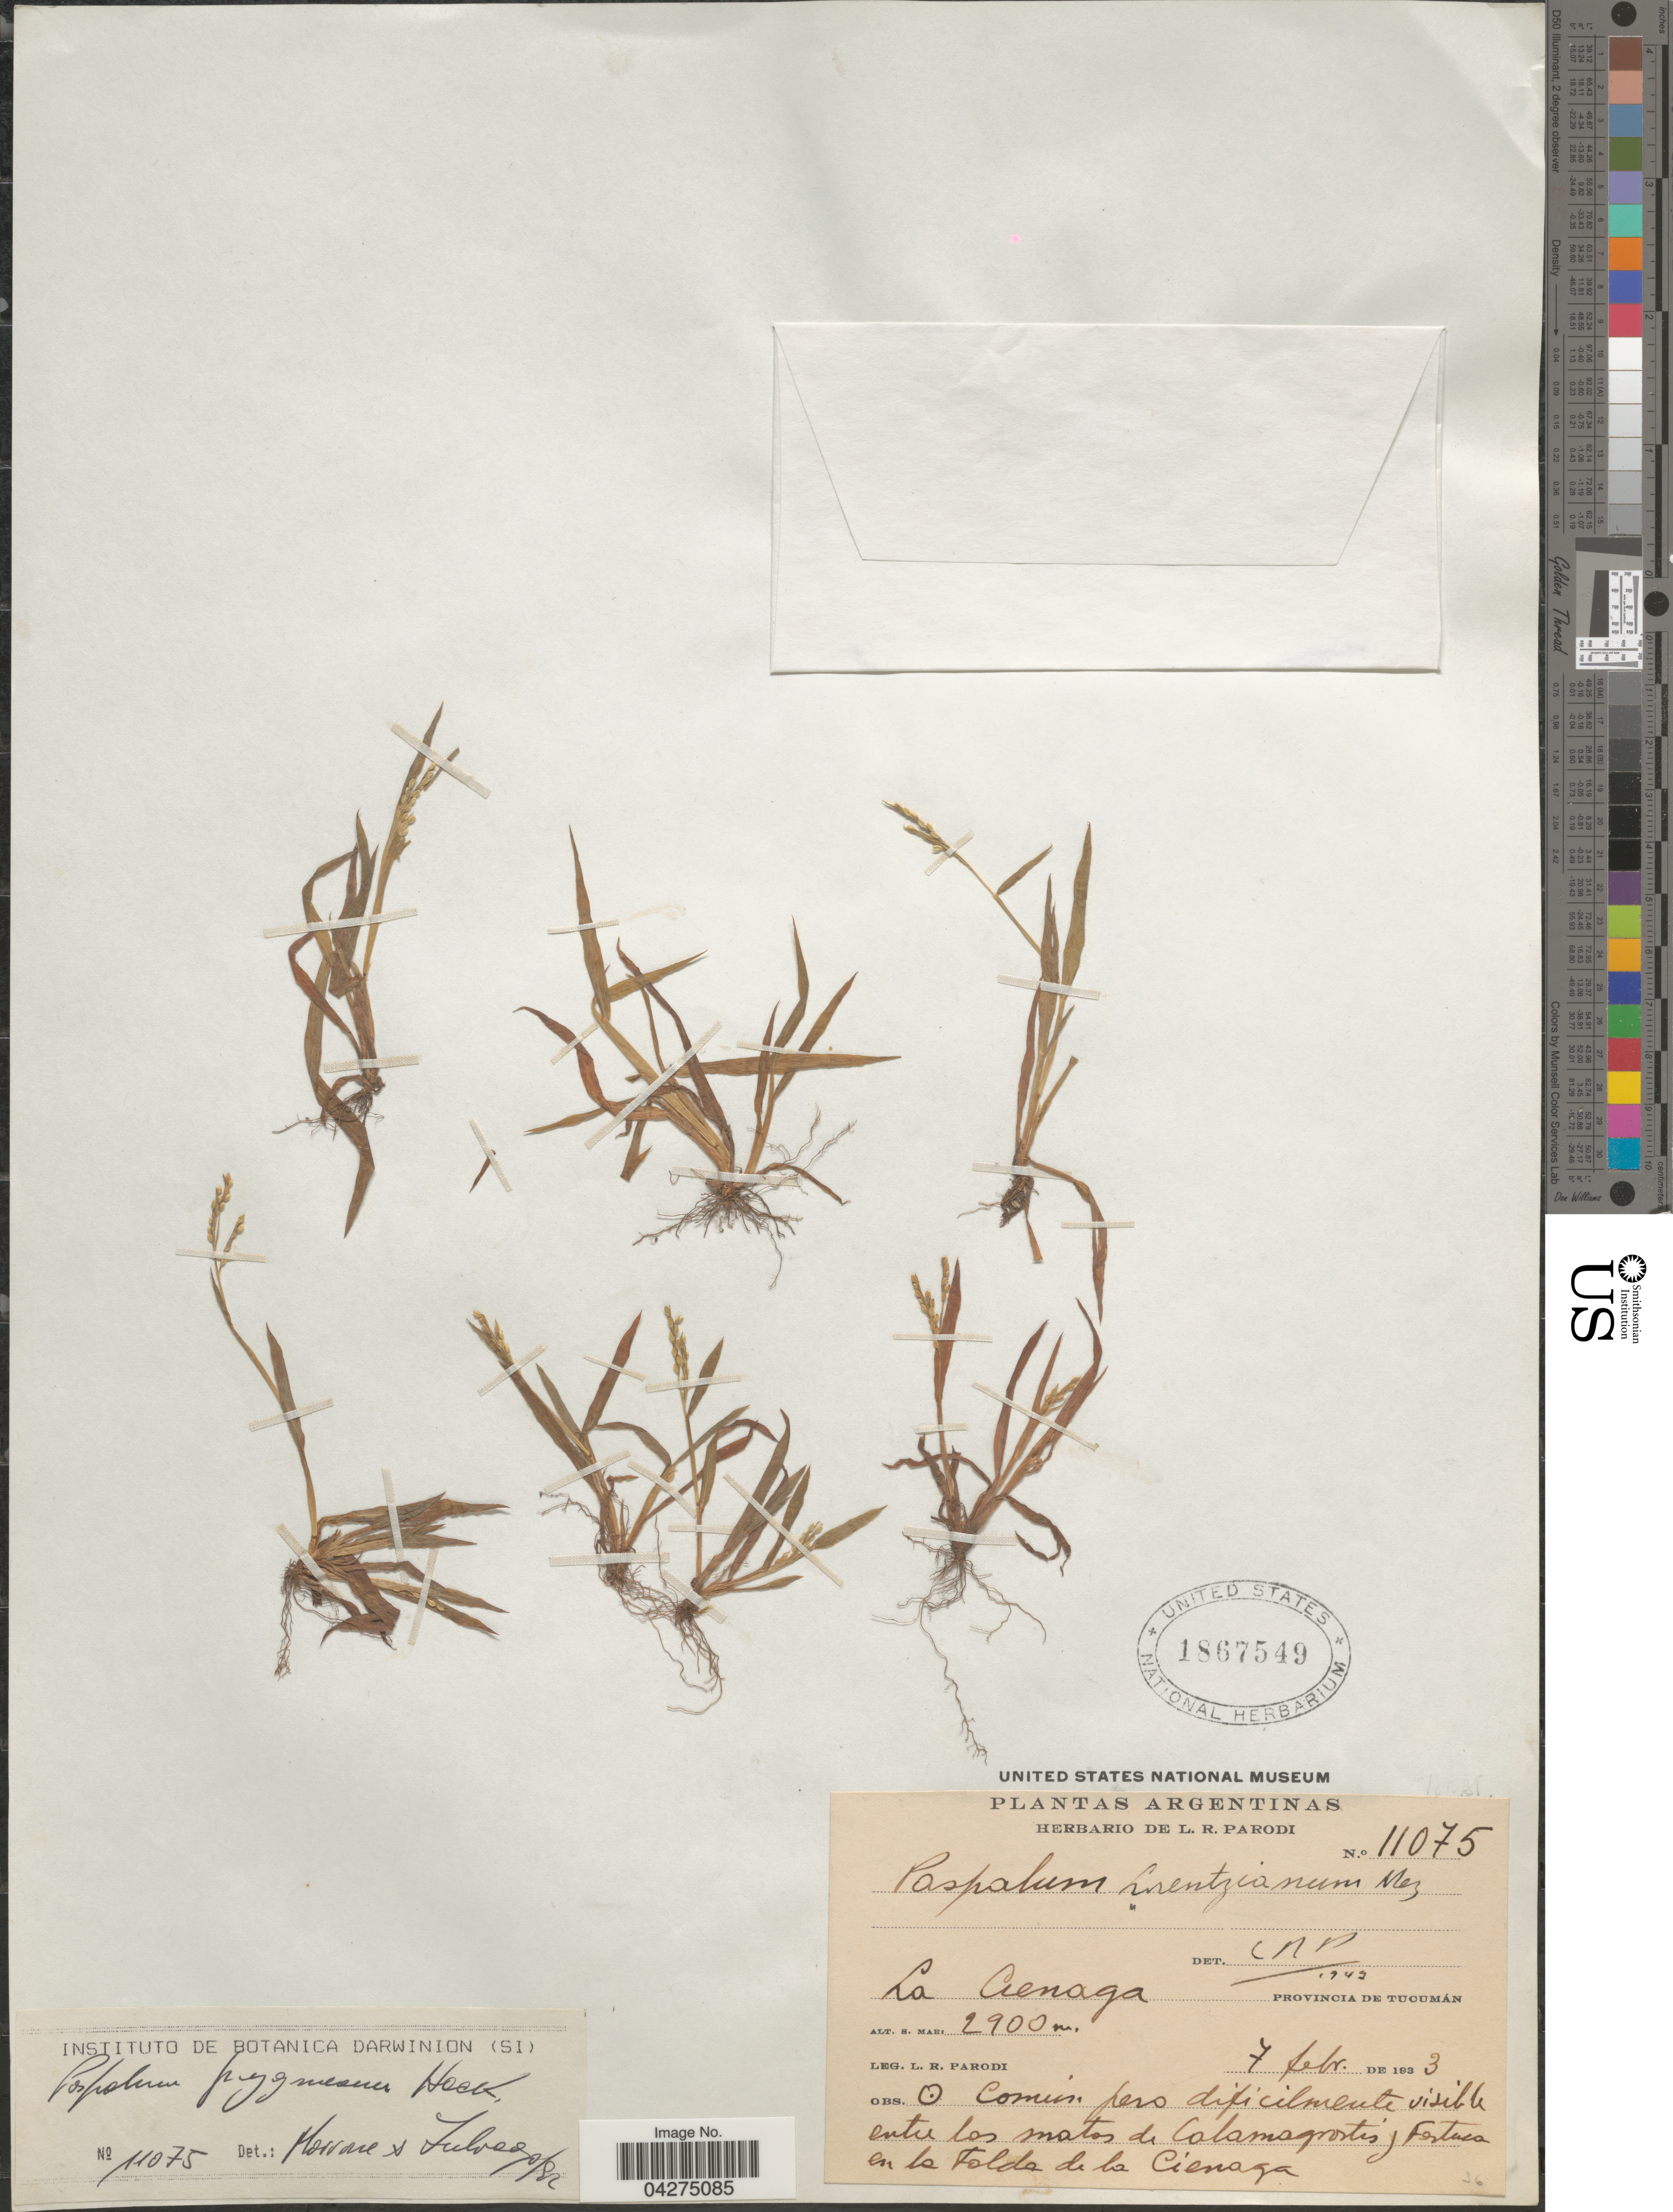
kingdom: Plantae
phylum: Tracheophyta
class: Liliopsida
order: Poales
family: Poaceae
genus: Paspalum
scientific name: Paspalum pygmaeum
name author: Hack.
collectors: L. R. Parodi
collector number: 11075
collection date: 1933-02-07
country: Argentina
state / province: Tucuman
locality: La Cienaga. Entre los matos de Calamagrostis y Festuca en la Falda de la Cienaga.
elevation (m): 2900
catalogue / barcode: US 1867549